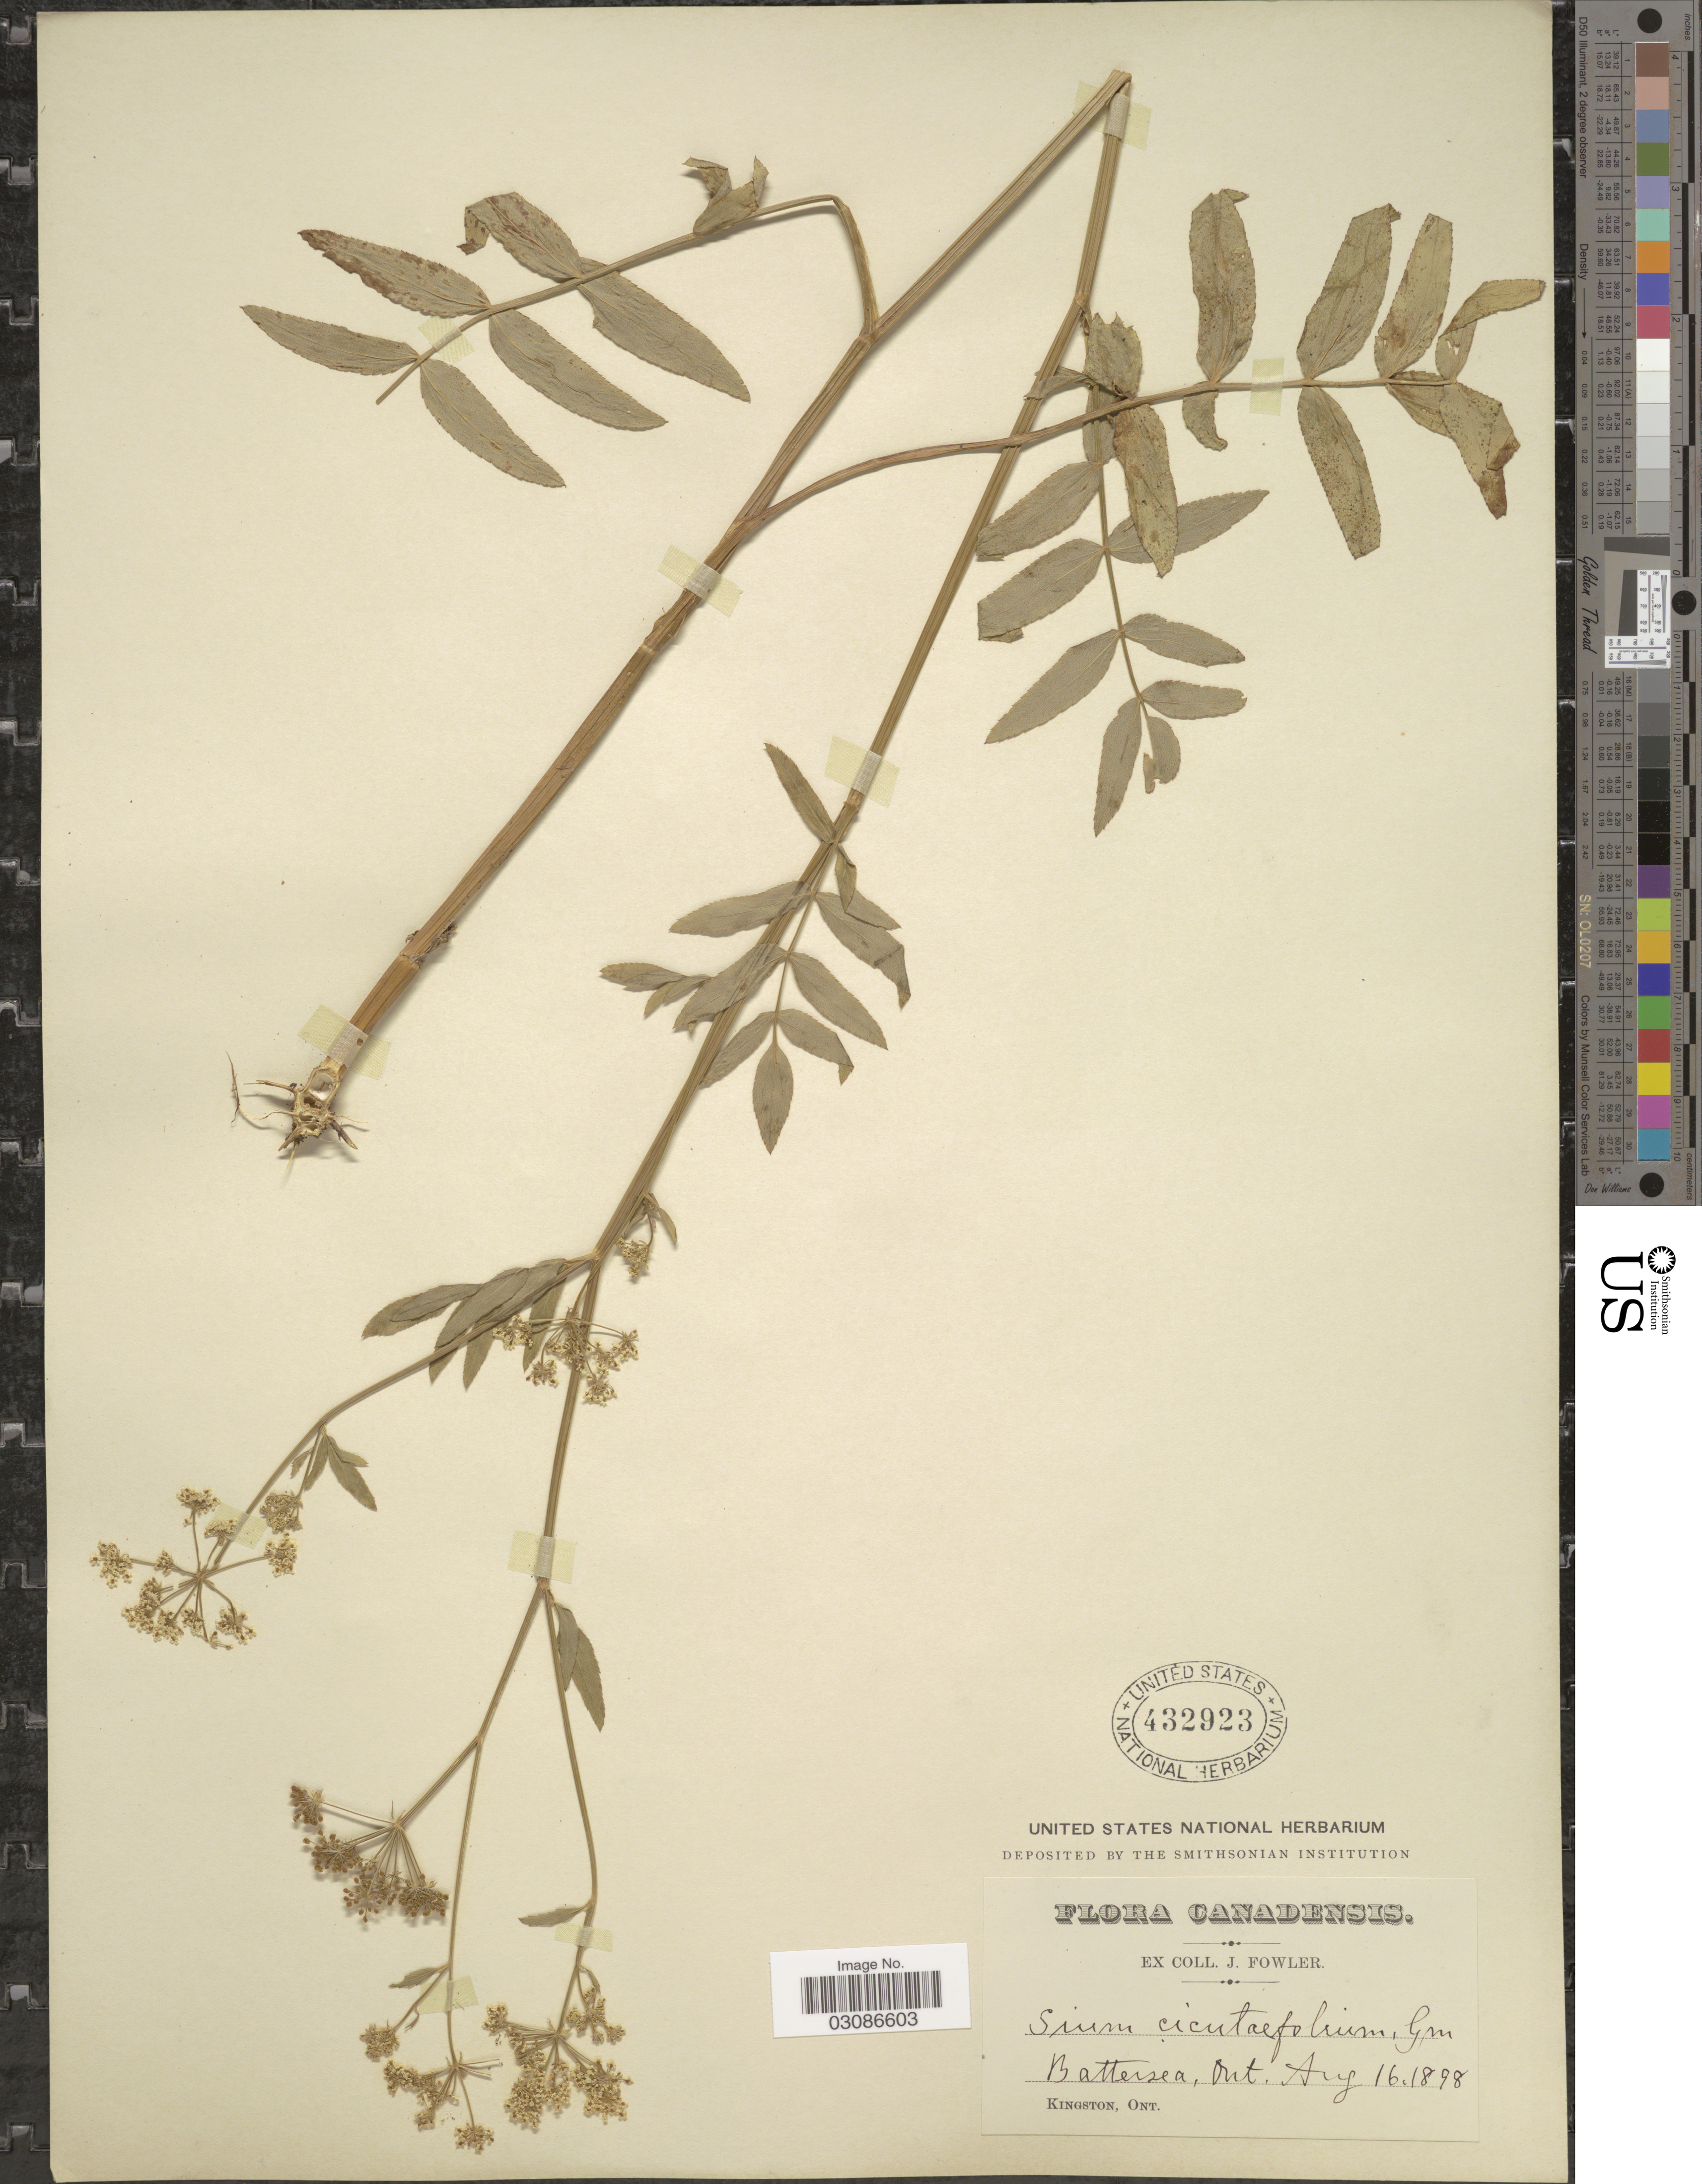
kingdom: Plantae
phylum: Tracheophyta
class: Magnoliopsida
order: Apiales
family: Apiaceae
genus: Sium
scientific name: Sium suave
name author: Walter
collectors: J. Fowler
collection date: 1898-08-16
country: Canada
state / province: Ontario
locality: Battersea, Ont.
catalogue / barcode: US 432923